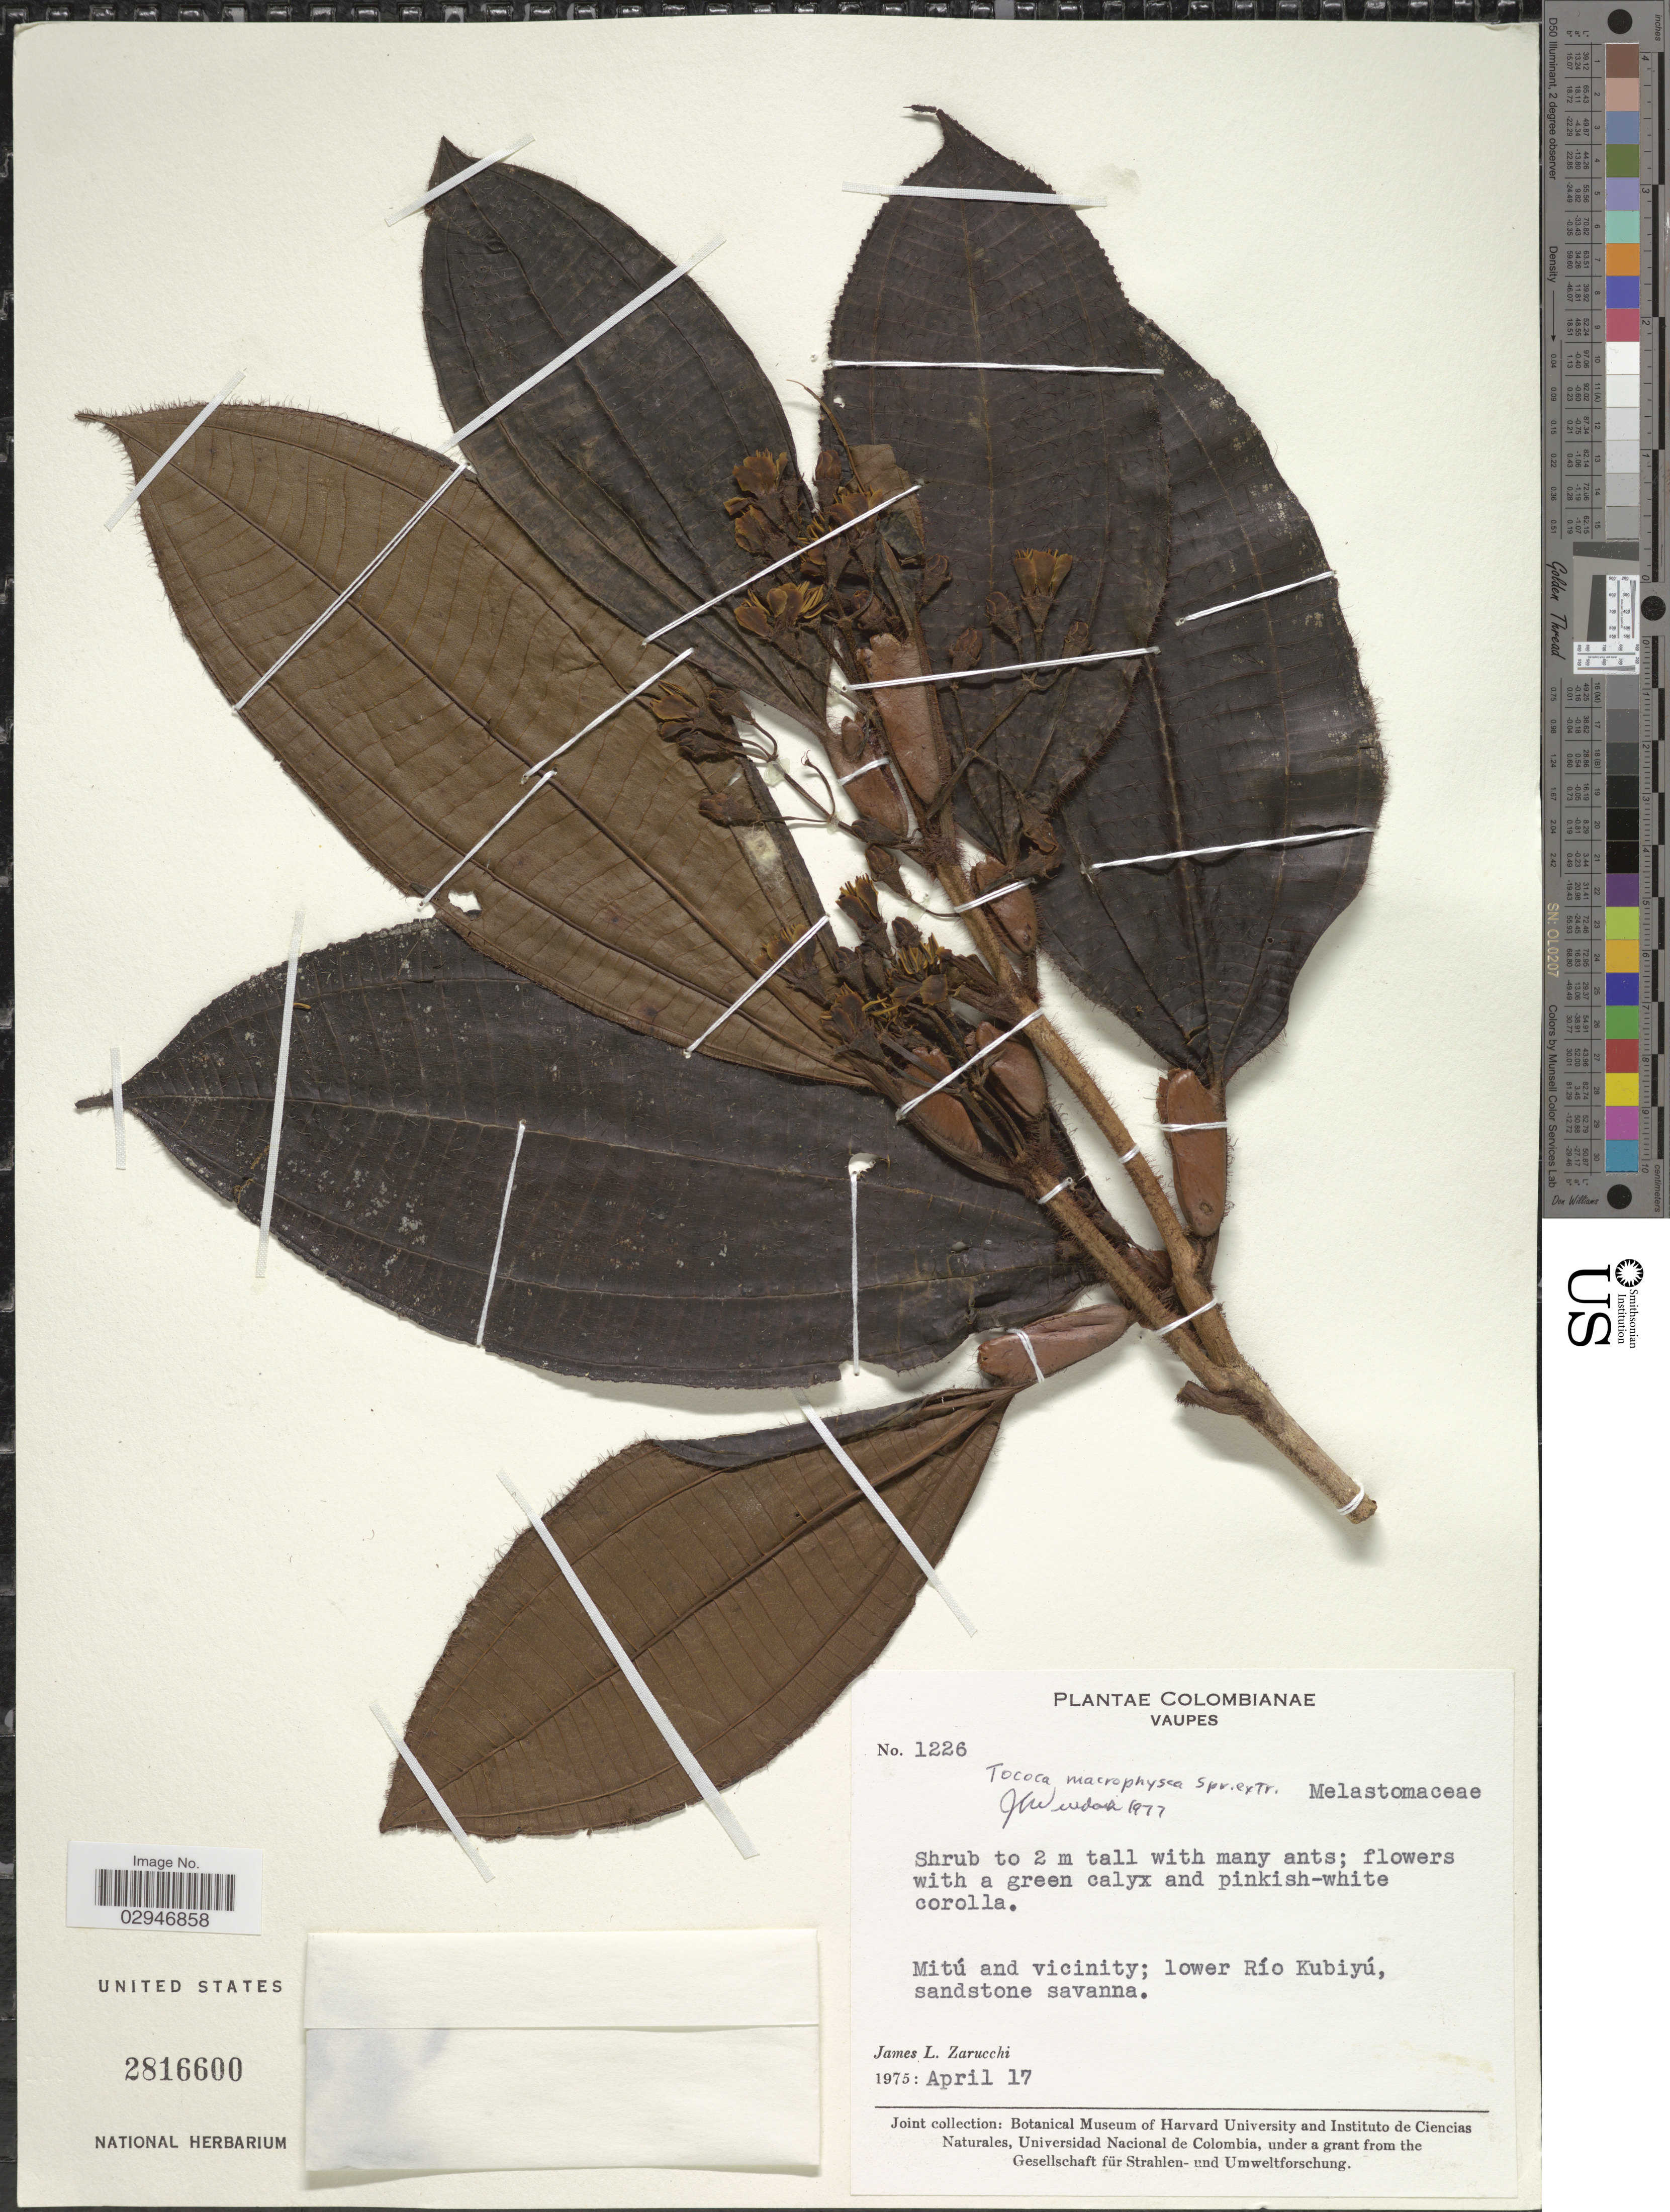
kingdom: Plantae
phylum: Tracheophyta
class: Magnoliopsida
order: Myrtales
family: Melastomataceae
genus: Tococa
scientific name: Tococa macrophysca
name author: Spruce ex Triana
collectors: J. L. Zarucchi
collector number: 1226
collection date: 1975-04-17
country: Colombia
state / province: Vaupés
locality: Vaupes. Mitú and vicinity; lower Río Kubiyú, sandstone savanna.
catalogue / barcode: US 2816600